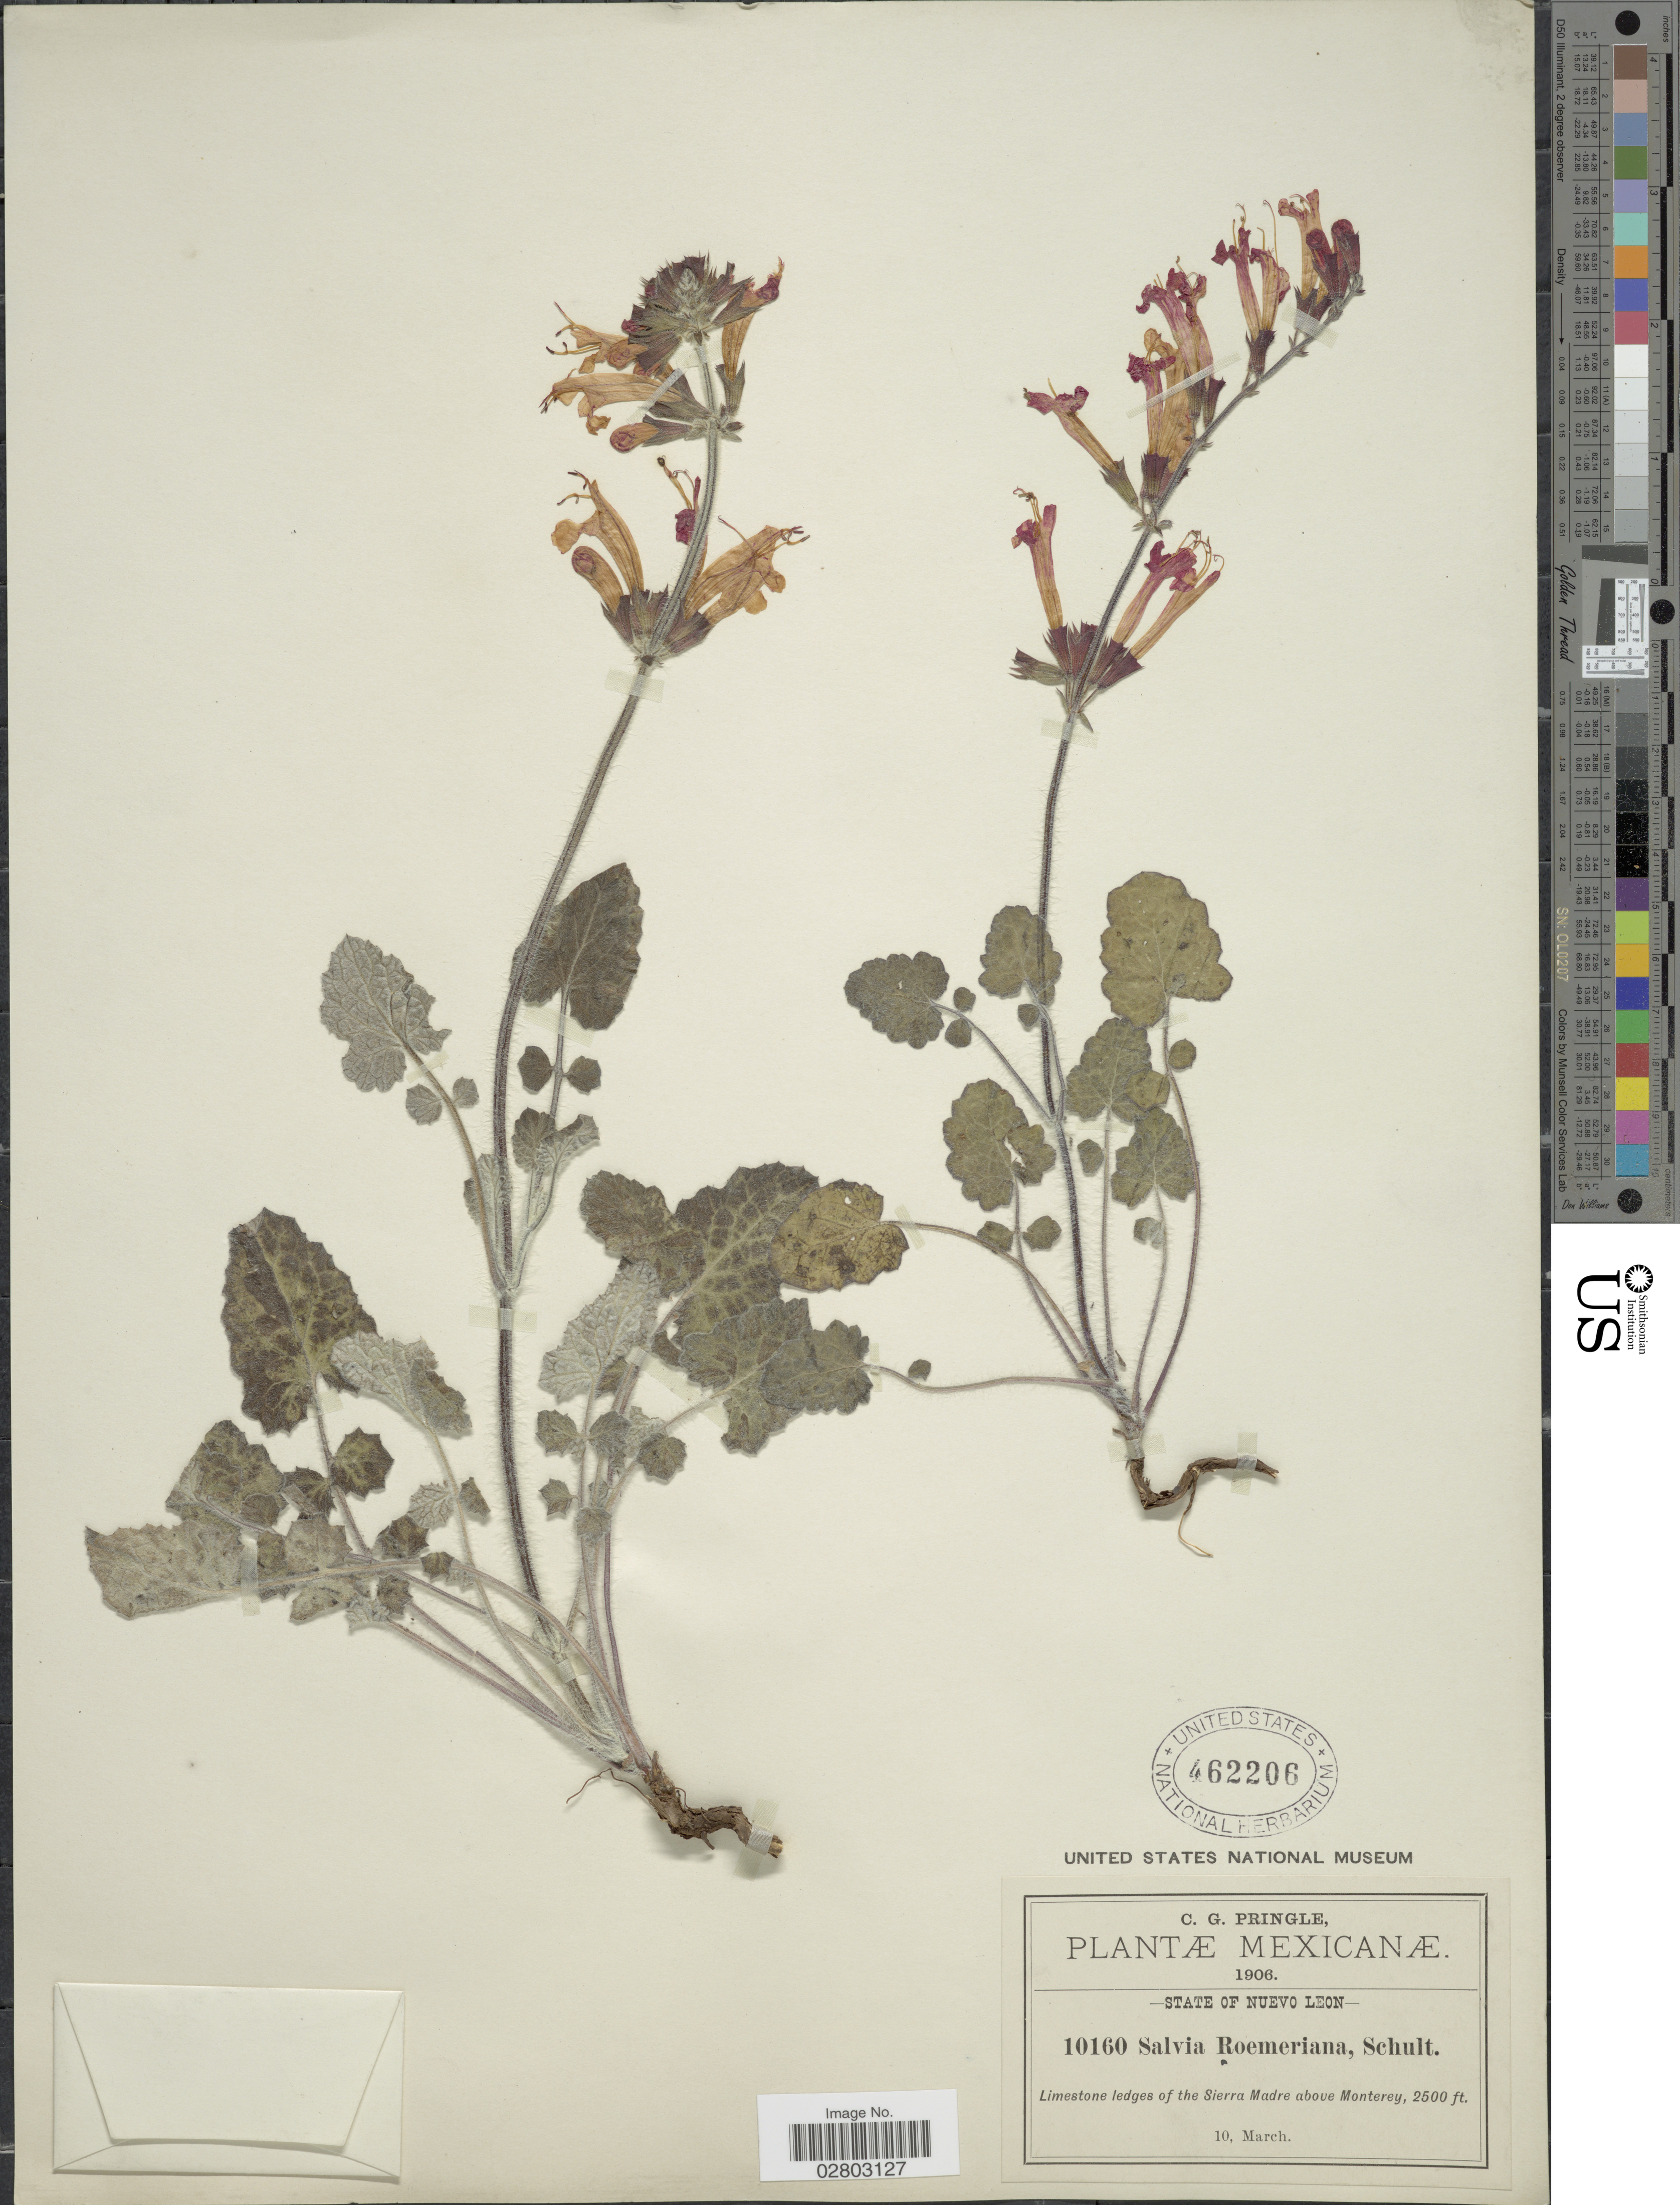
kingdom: Plantae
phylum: Tracheophyta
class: Magnoliopsida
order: Lamiales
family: Lamiaceae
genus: Salvia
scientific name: Salvia roemeriana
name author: Scheele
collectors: C. G. Pringle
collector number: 10160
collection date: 1906-03-10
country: Mexico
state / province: Nuevo León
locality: Limestone ledges of the Sierra Madre above Monterey.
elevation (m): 762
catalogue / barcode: US 462206